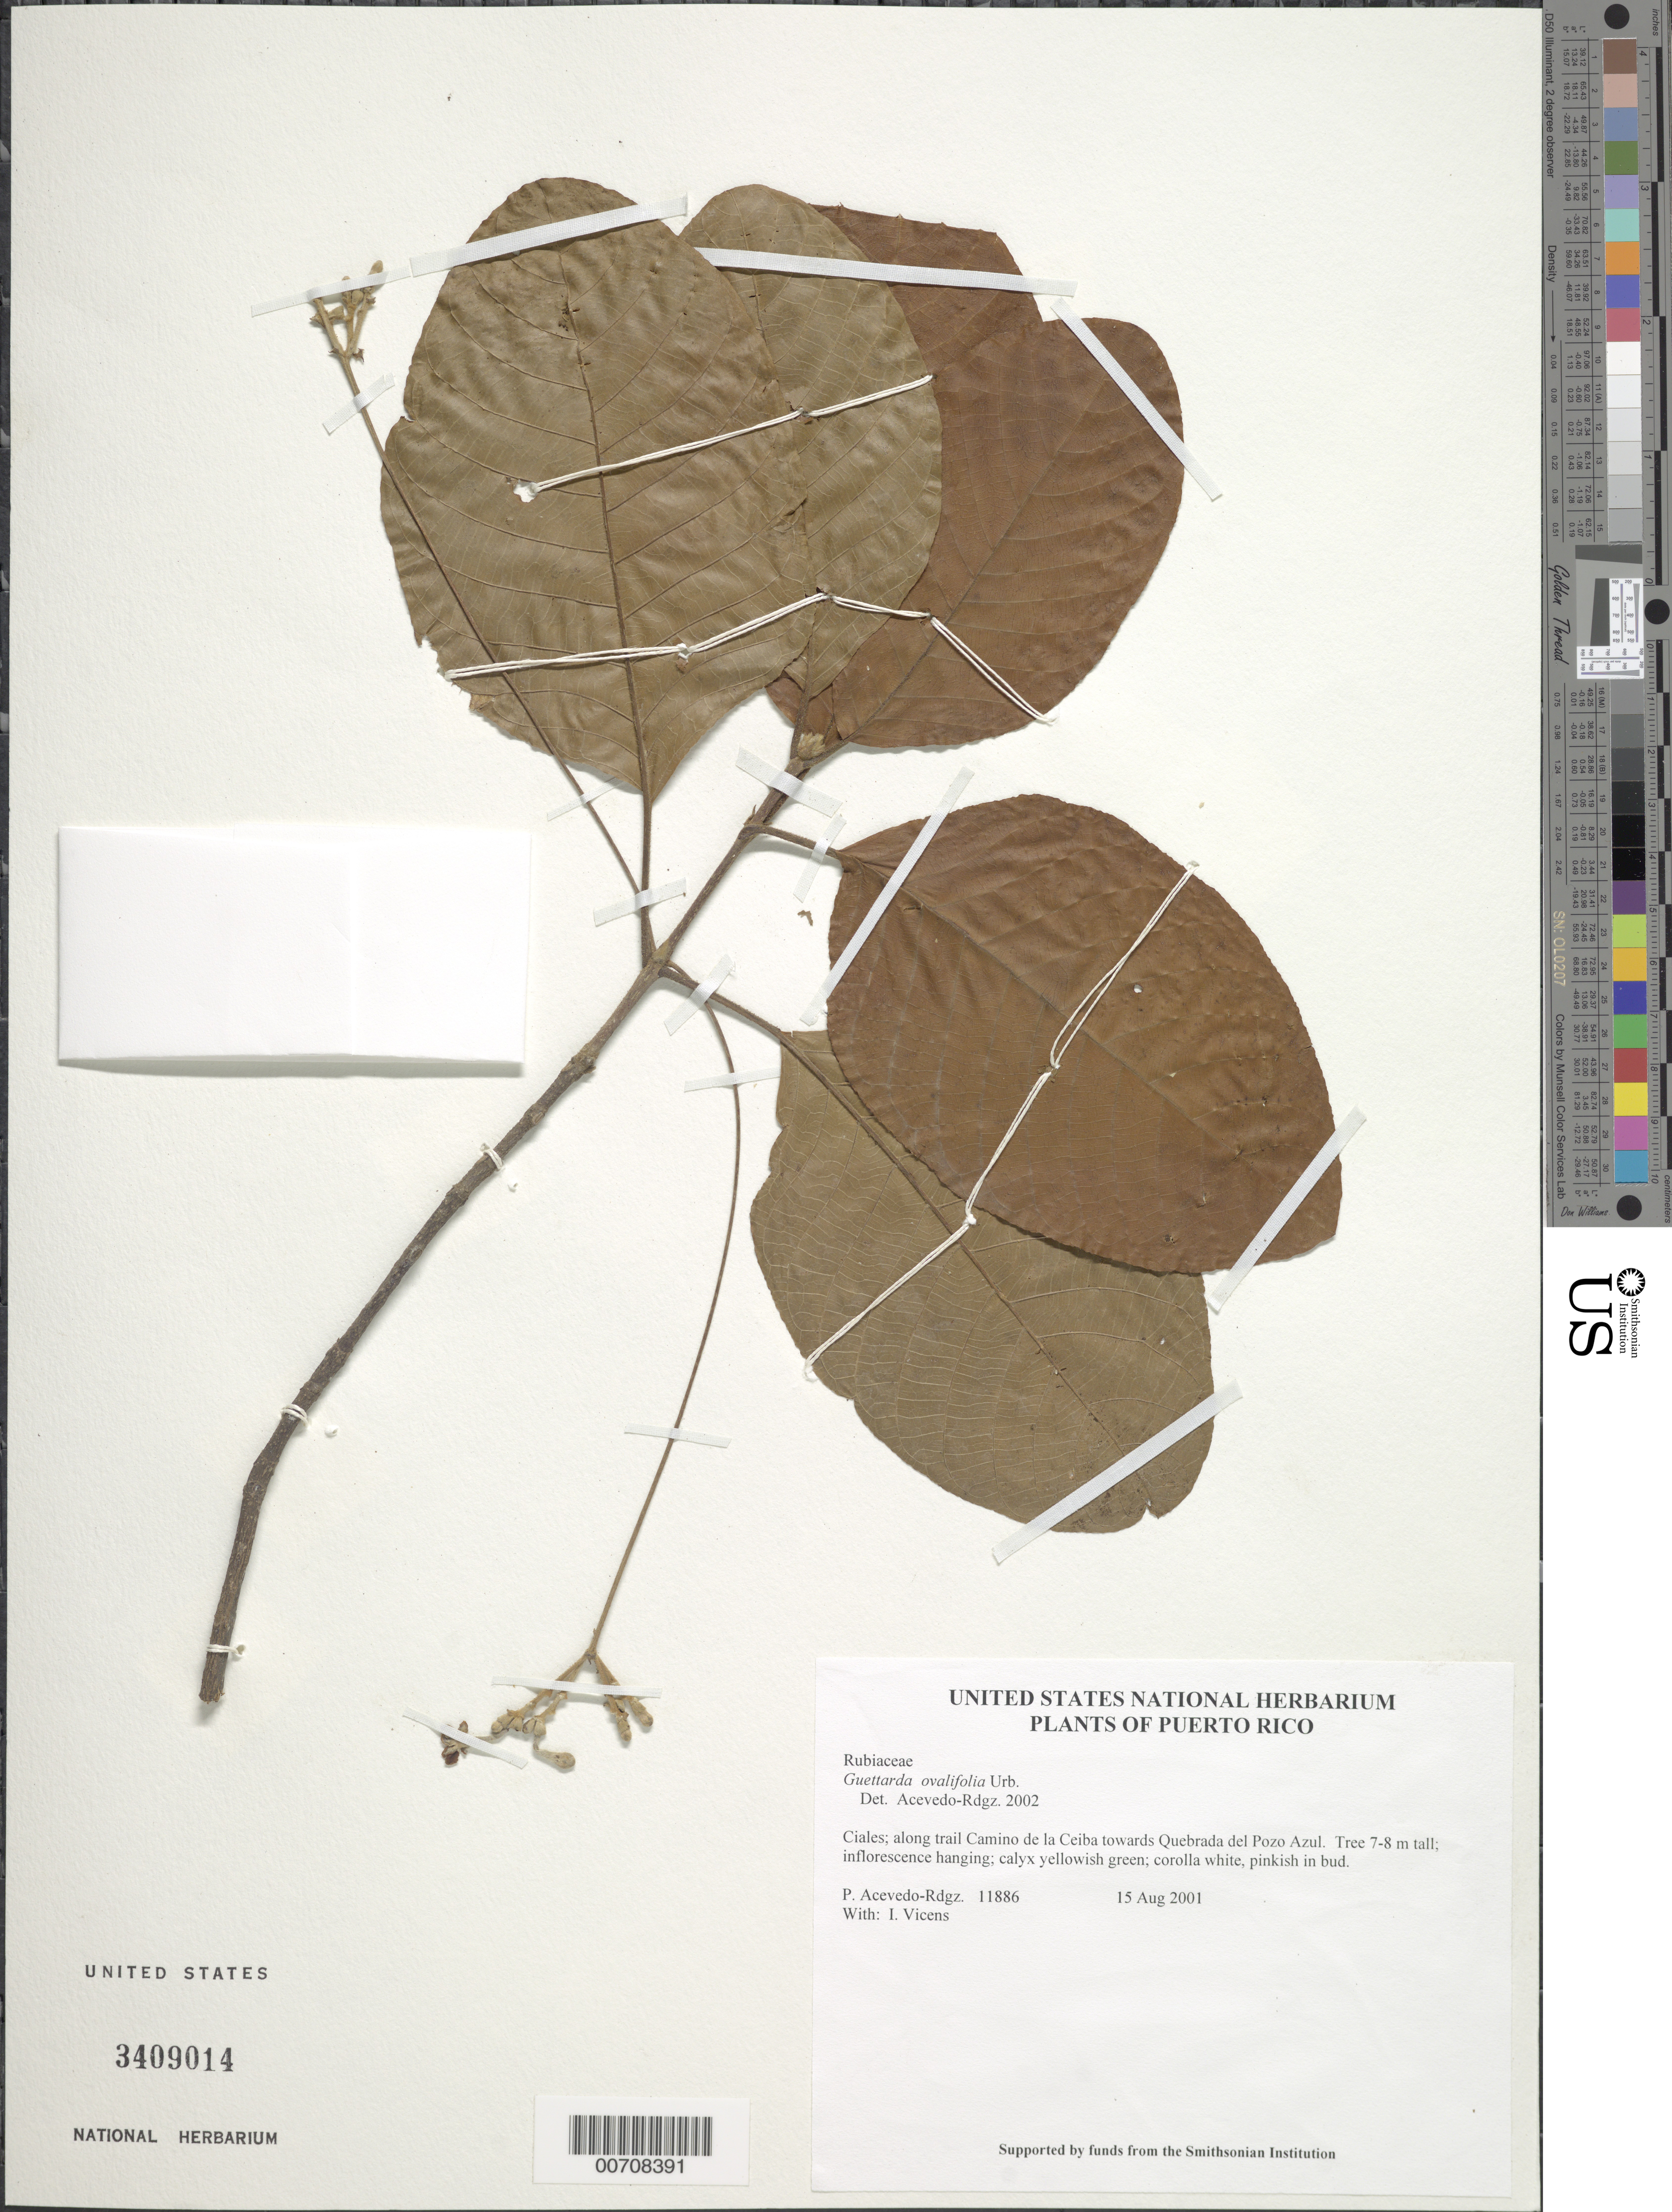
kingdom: Plantae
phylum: Tracheophyta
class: Magnoliopsida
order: Gentianales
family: Rubiaceae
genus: Guettarda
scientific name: Guettarda ovalifolia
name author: Urb.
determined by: Acevedo-Rodríguez, P., (BOT), Smithsonian Institution - National Museum of Natural History (UNITED STATES)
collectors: P. Acevedo-Rodr. & I. Vicens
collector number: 11886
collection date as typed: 15 Aug 2001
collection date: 2001-08-15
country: Puerto Rico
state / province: Ciales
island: Puerto Rico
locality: Ciales; along trail Camino de la Ceiba towards Quebrada del Pozo Azul.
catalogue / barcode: US 3409014